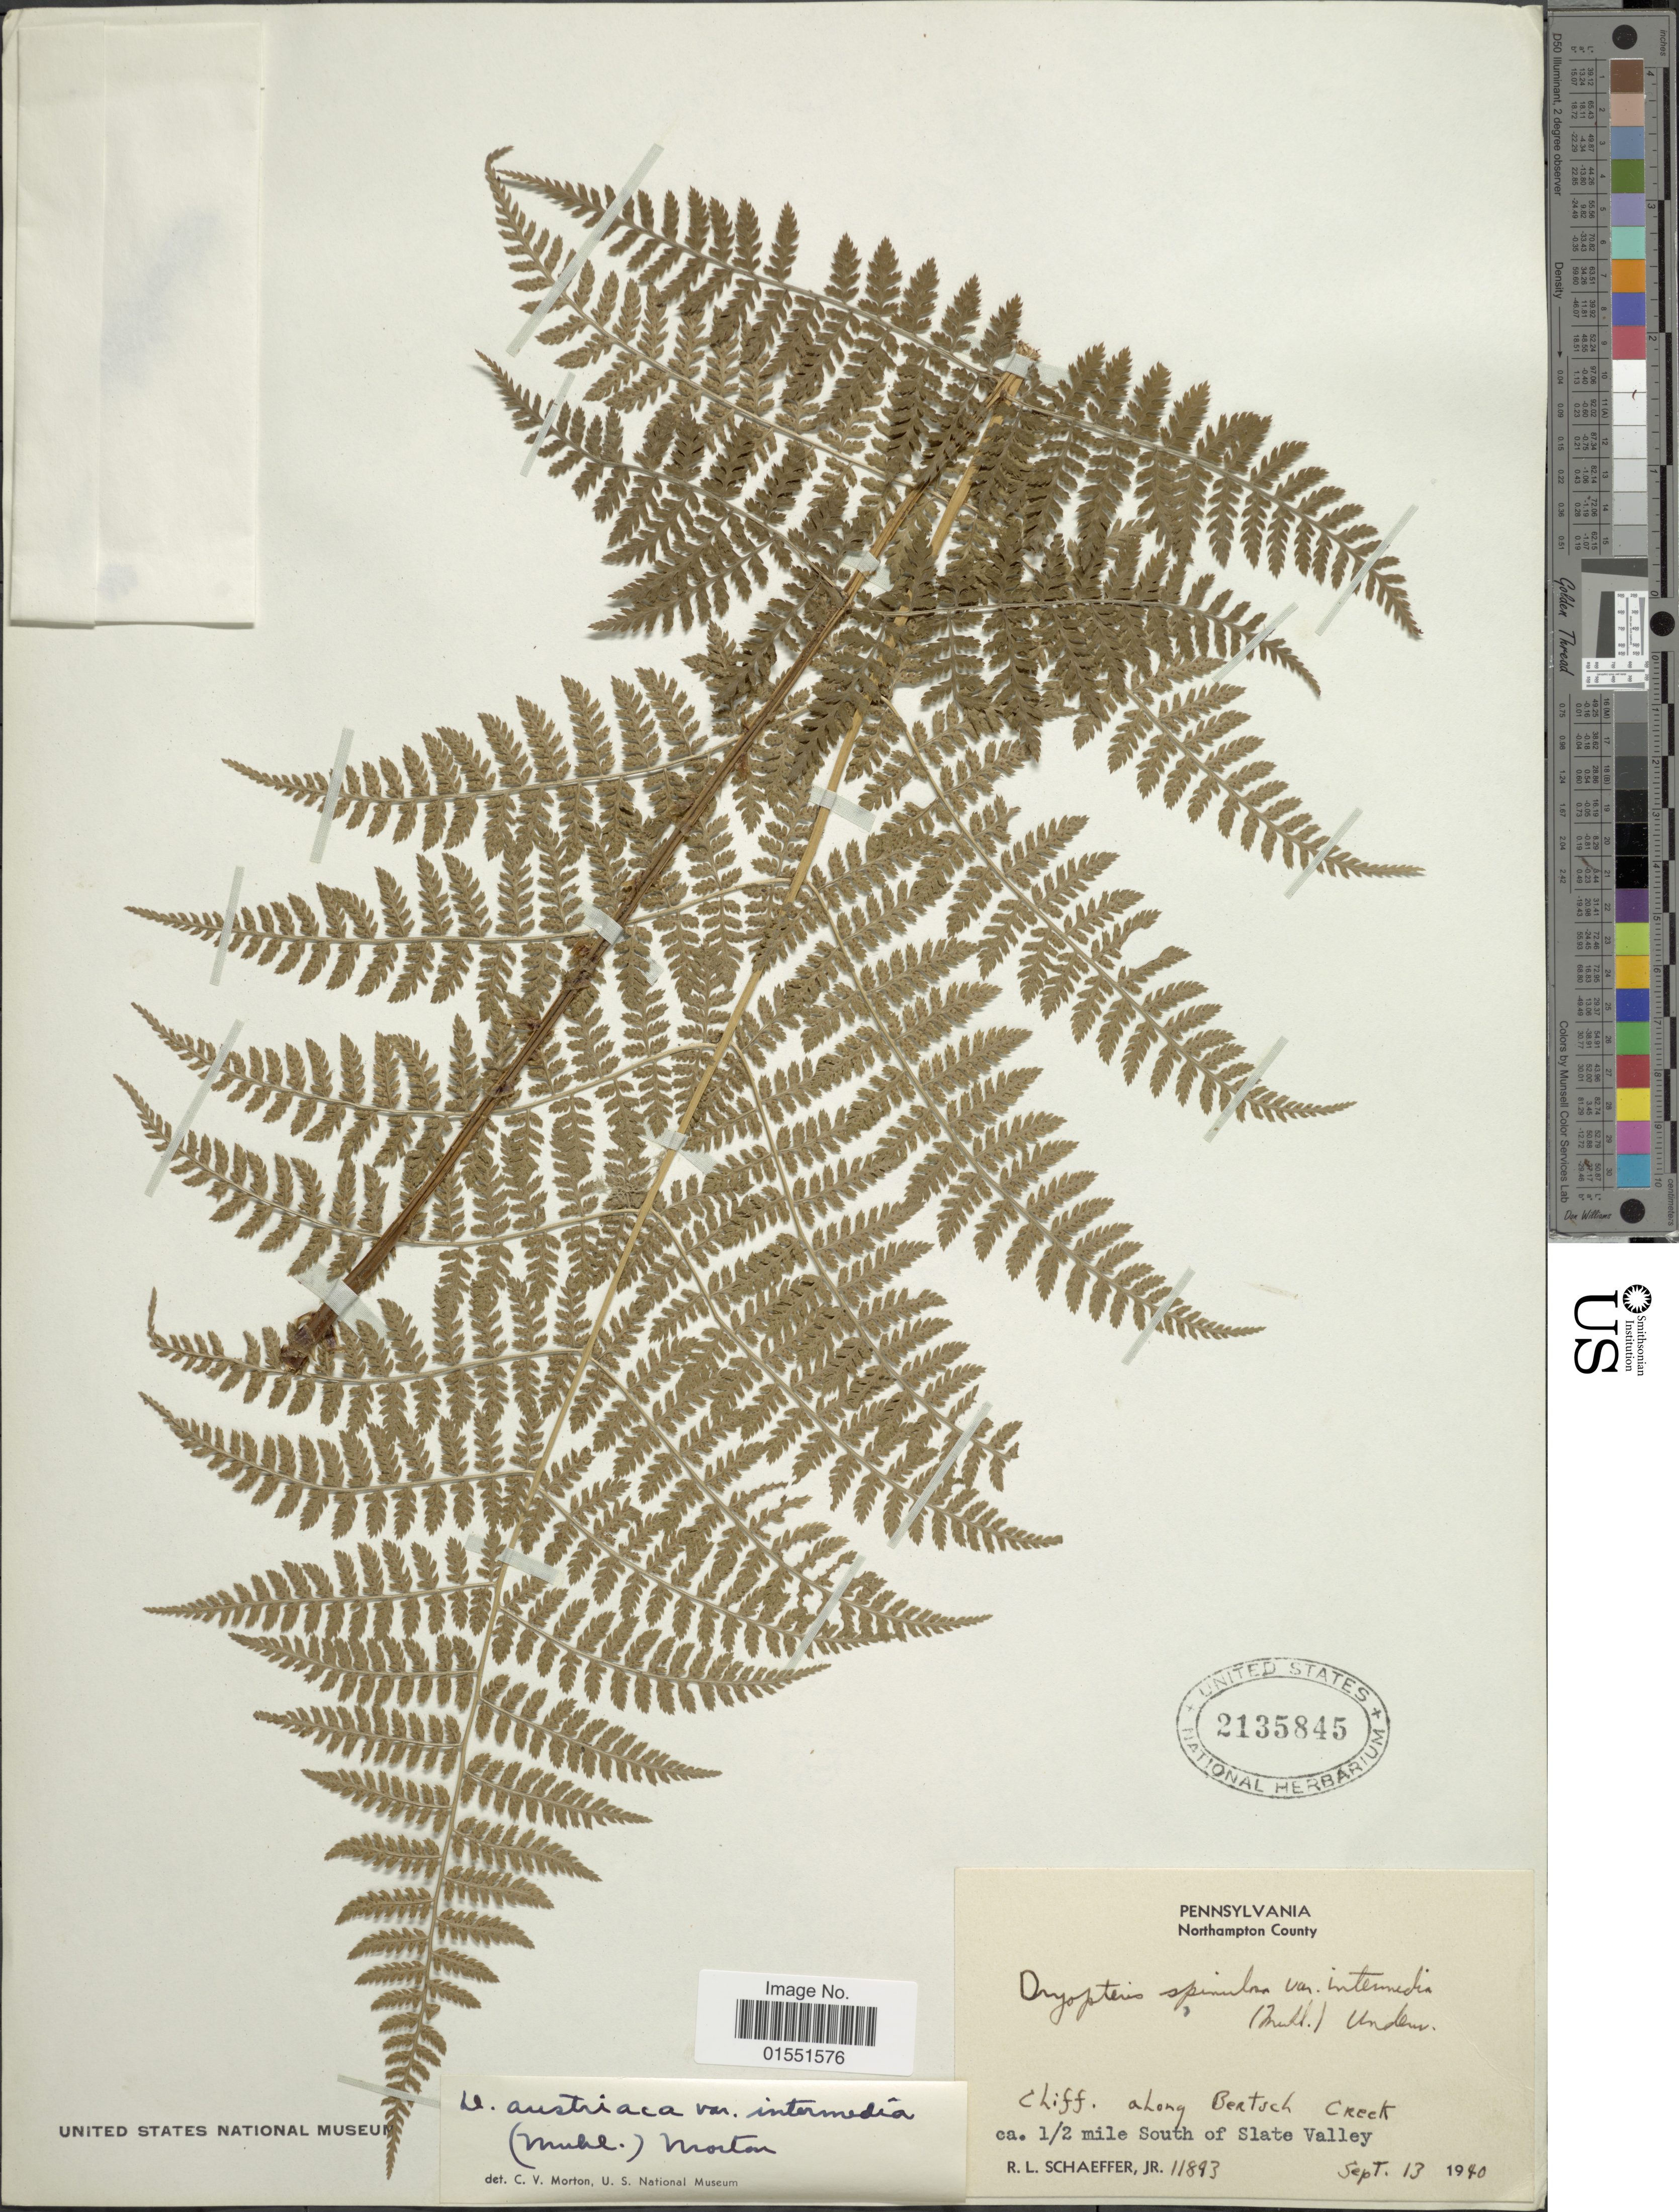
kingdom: Plantae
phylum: Tracheophyta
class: Polypodiopsida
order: Polypodiales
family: Dryopteridaceae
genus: Dryopteris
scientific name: Dryopteris intermedia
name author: (Muhl.) A. Gray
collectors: R. L. Schaeffer Jr.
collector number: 11893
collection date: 1940-09-13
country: United States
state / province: Pennsylvania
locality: Northampton County. ca. ½ mile South of Slate Valley. Cliff. along Bertsch Creek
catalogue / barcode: US 2136845